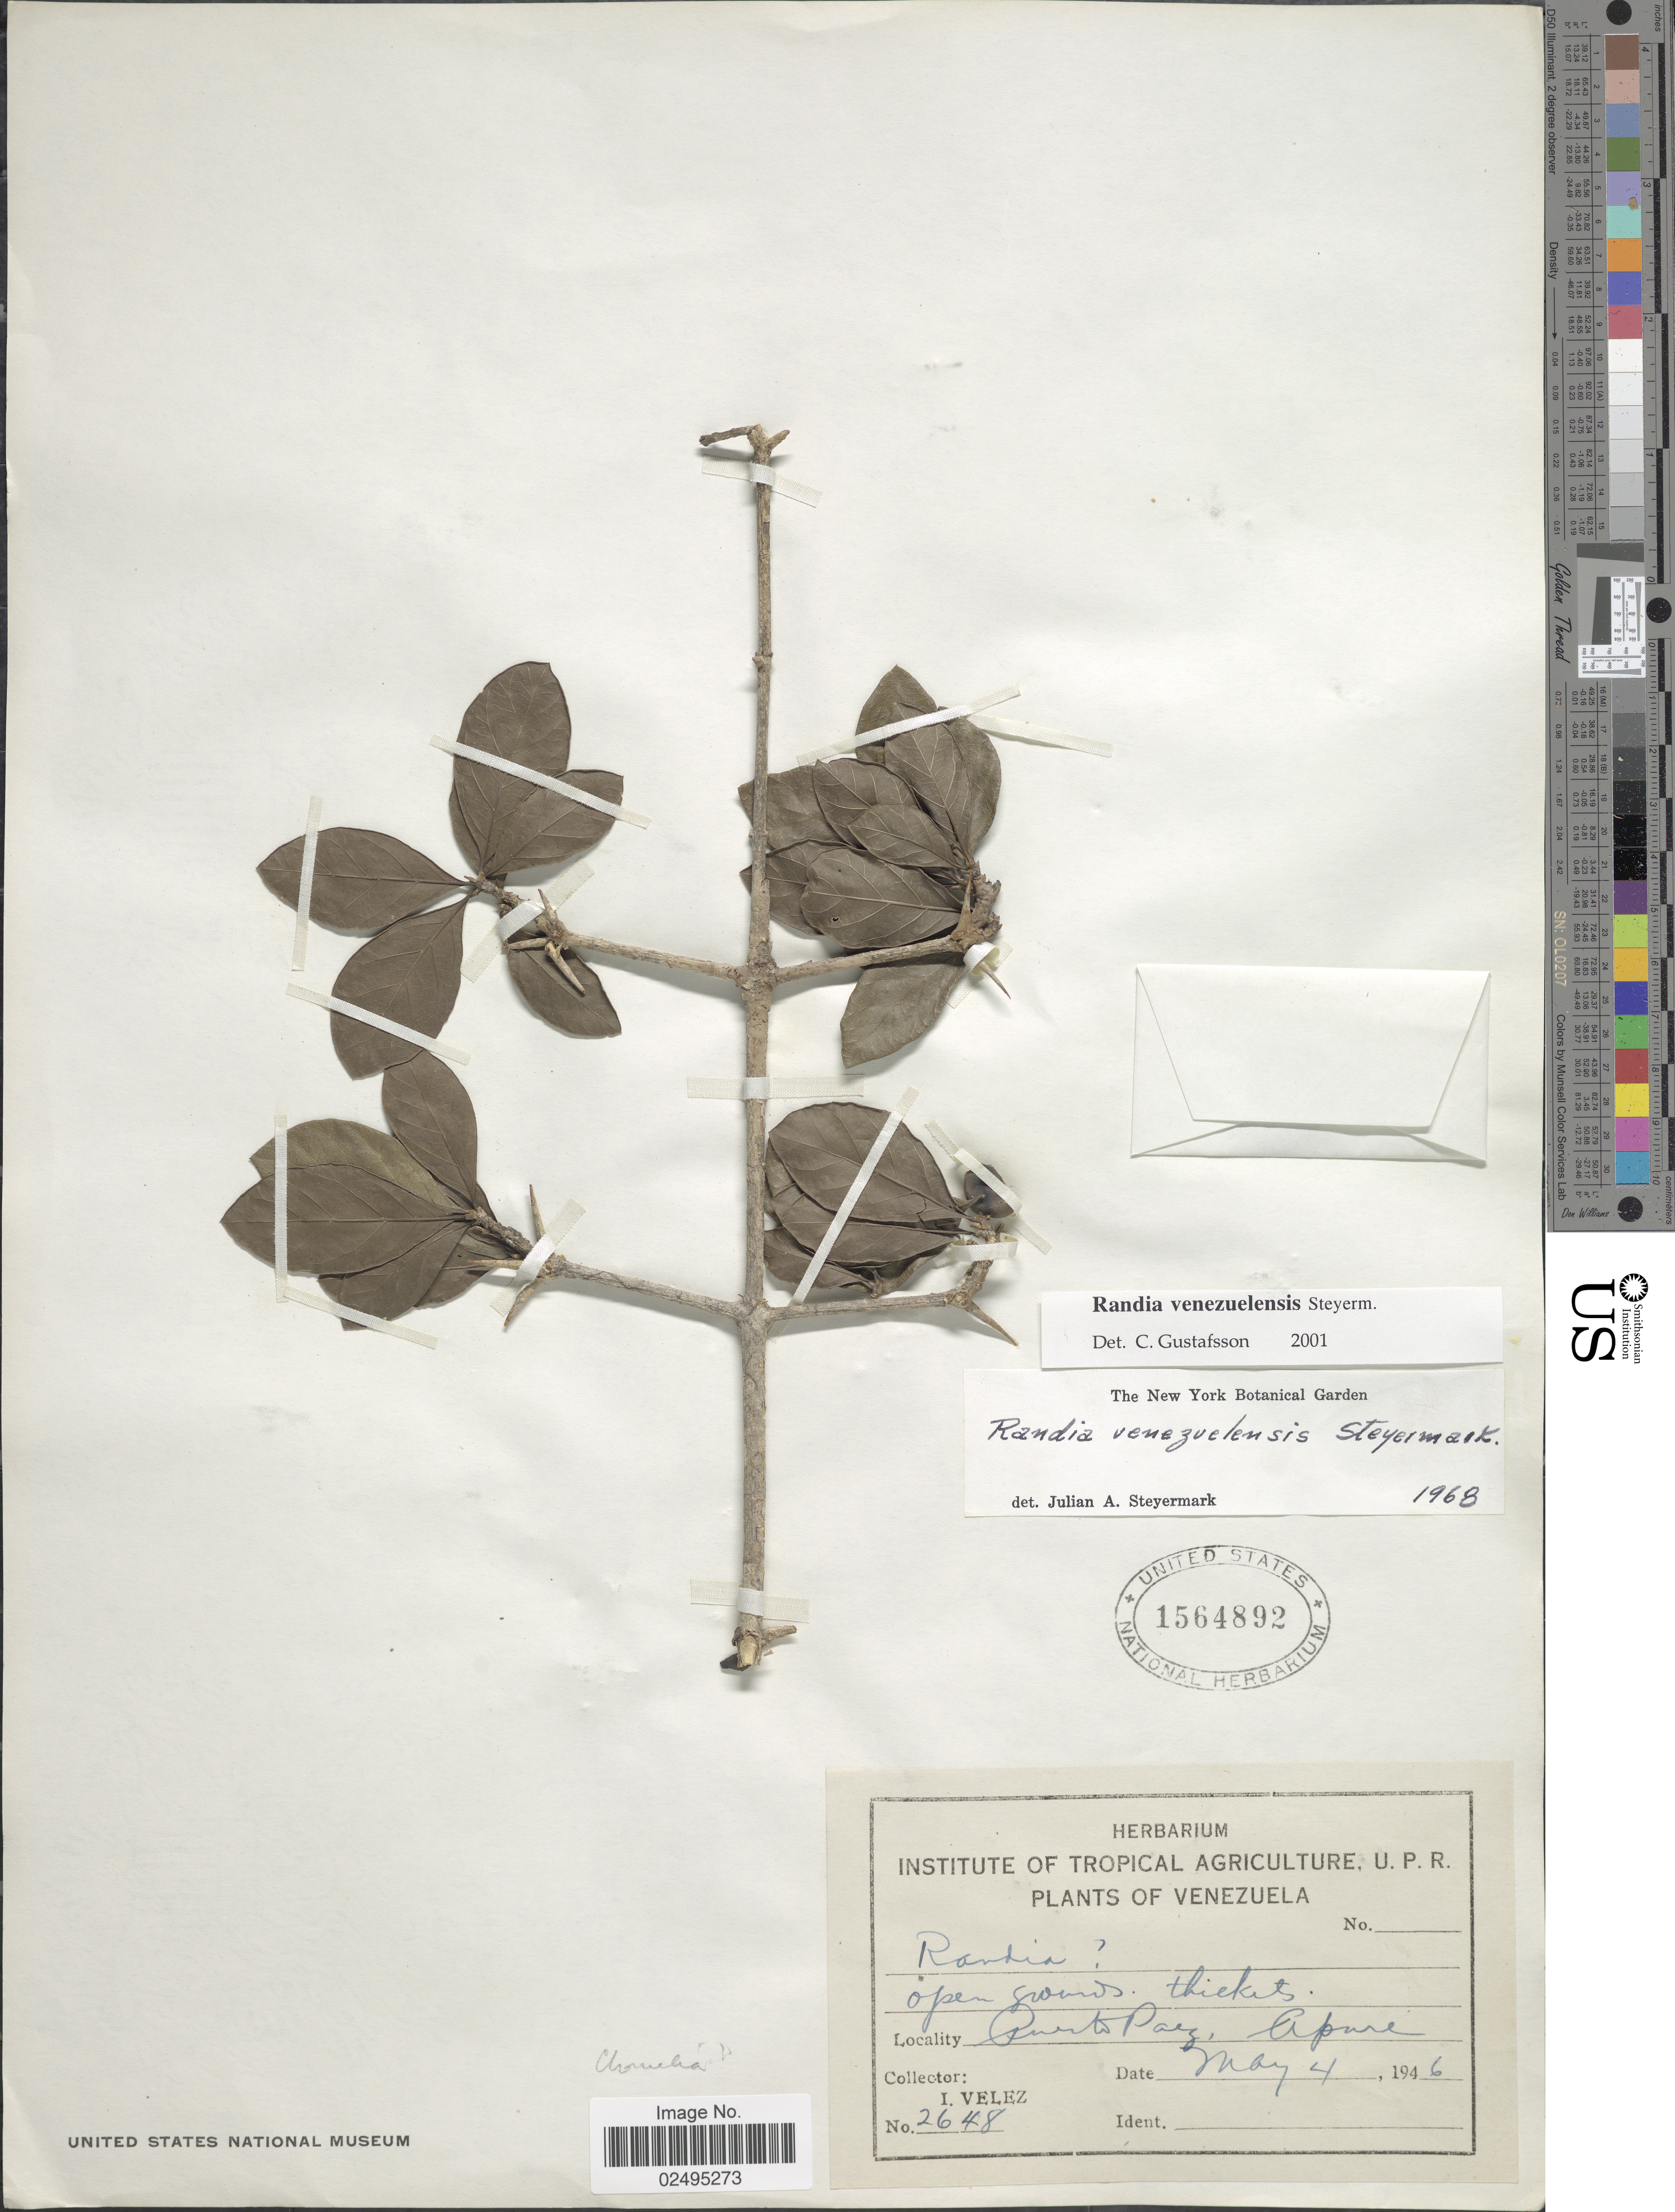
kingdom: Plantae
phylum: Tracheophyta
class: Magnoliopsida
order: Gentianales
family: Rubiaceae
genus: Randia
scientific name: Randia venezuelensis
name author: Steyerm.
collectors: I. Velez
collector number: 2648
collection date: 1946-05-04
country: Venezuela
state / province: Apure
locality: Puerto Páez, Apure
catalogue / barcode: US 1564892